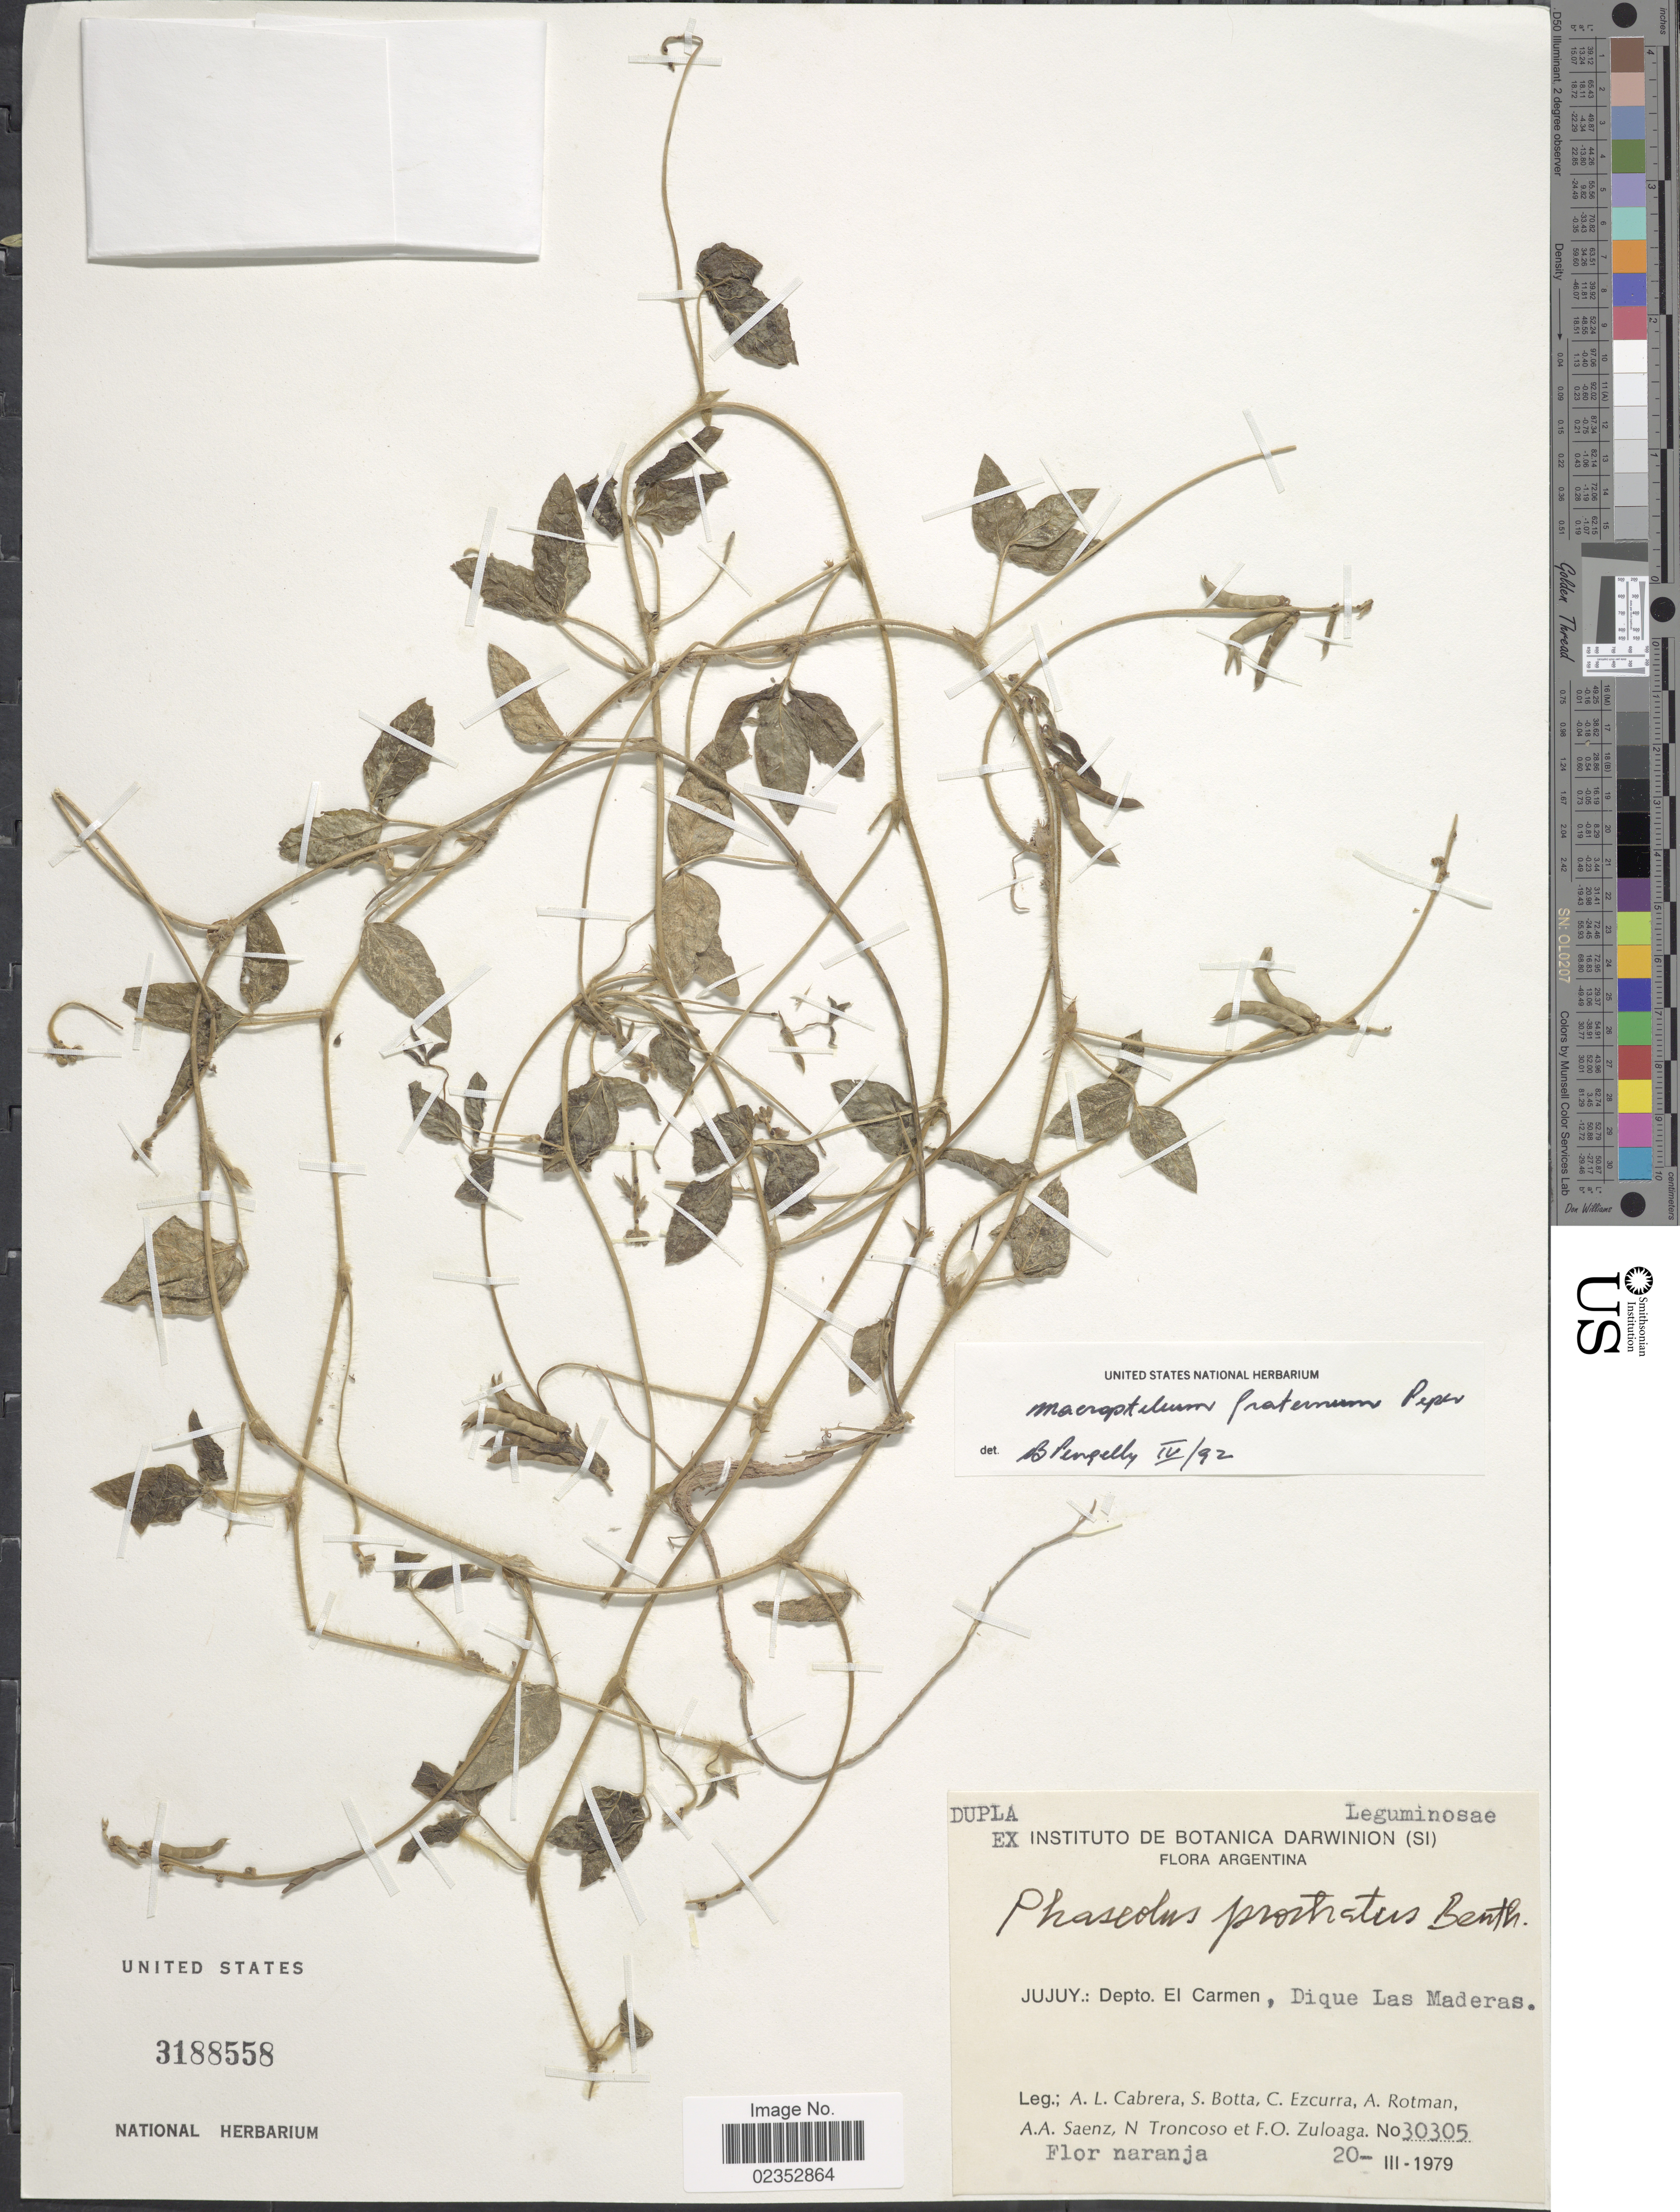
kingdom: Plantae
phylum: Tracheophyta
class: Magnoliopsida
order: Fabales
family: Fabaceae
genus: Macroptilium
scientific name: Macroptilium fraternum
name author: Juarez & S. Perez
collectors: A. L. Cabrera, S. Botta, C. Ezcurra, A. D. Rotman & et al.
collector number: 30305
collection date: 1979-03-20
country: Argentina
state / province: Jujuy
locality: Dept. El Carmen, Dique Las Mederas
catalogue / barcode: US 3188558